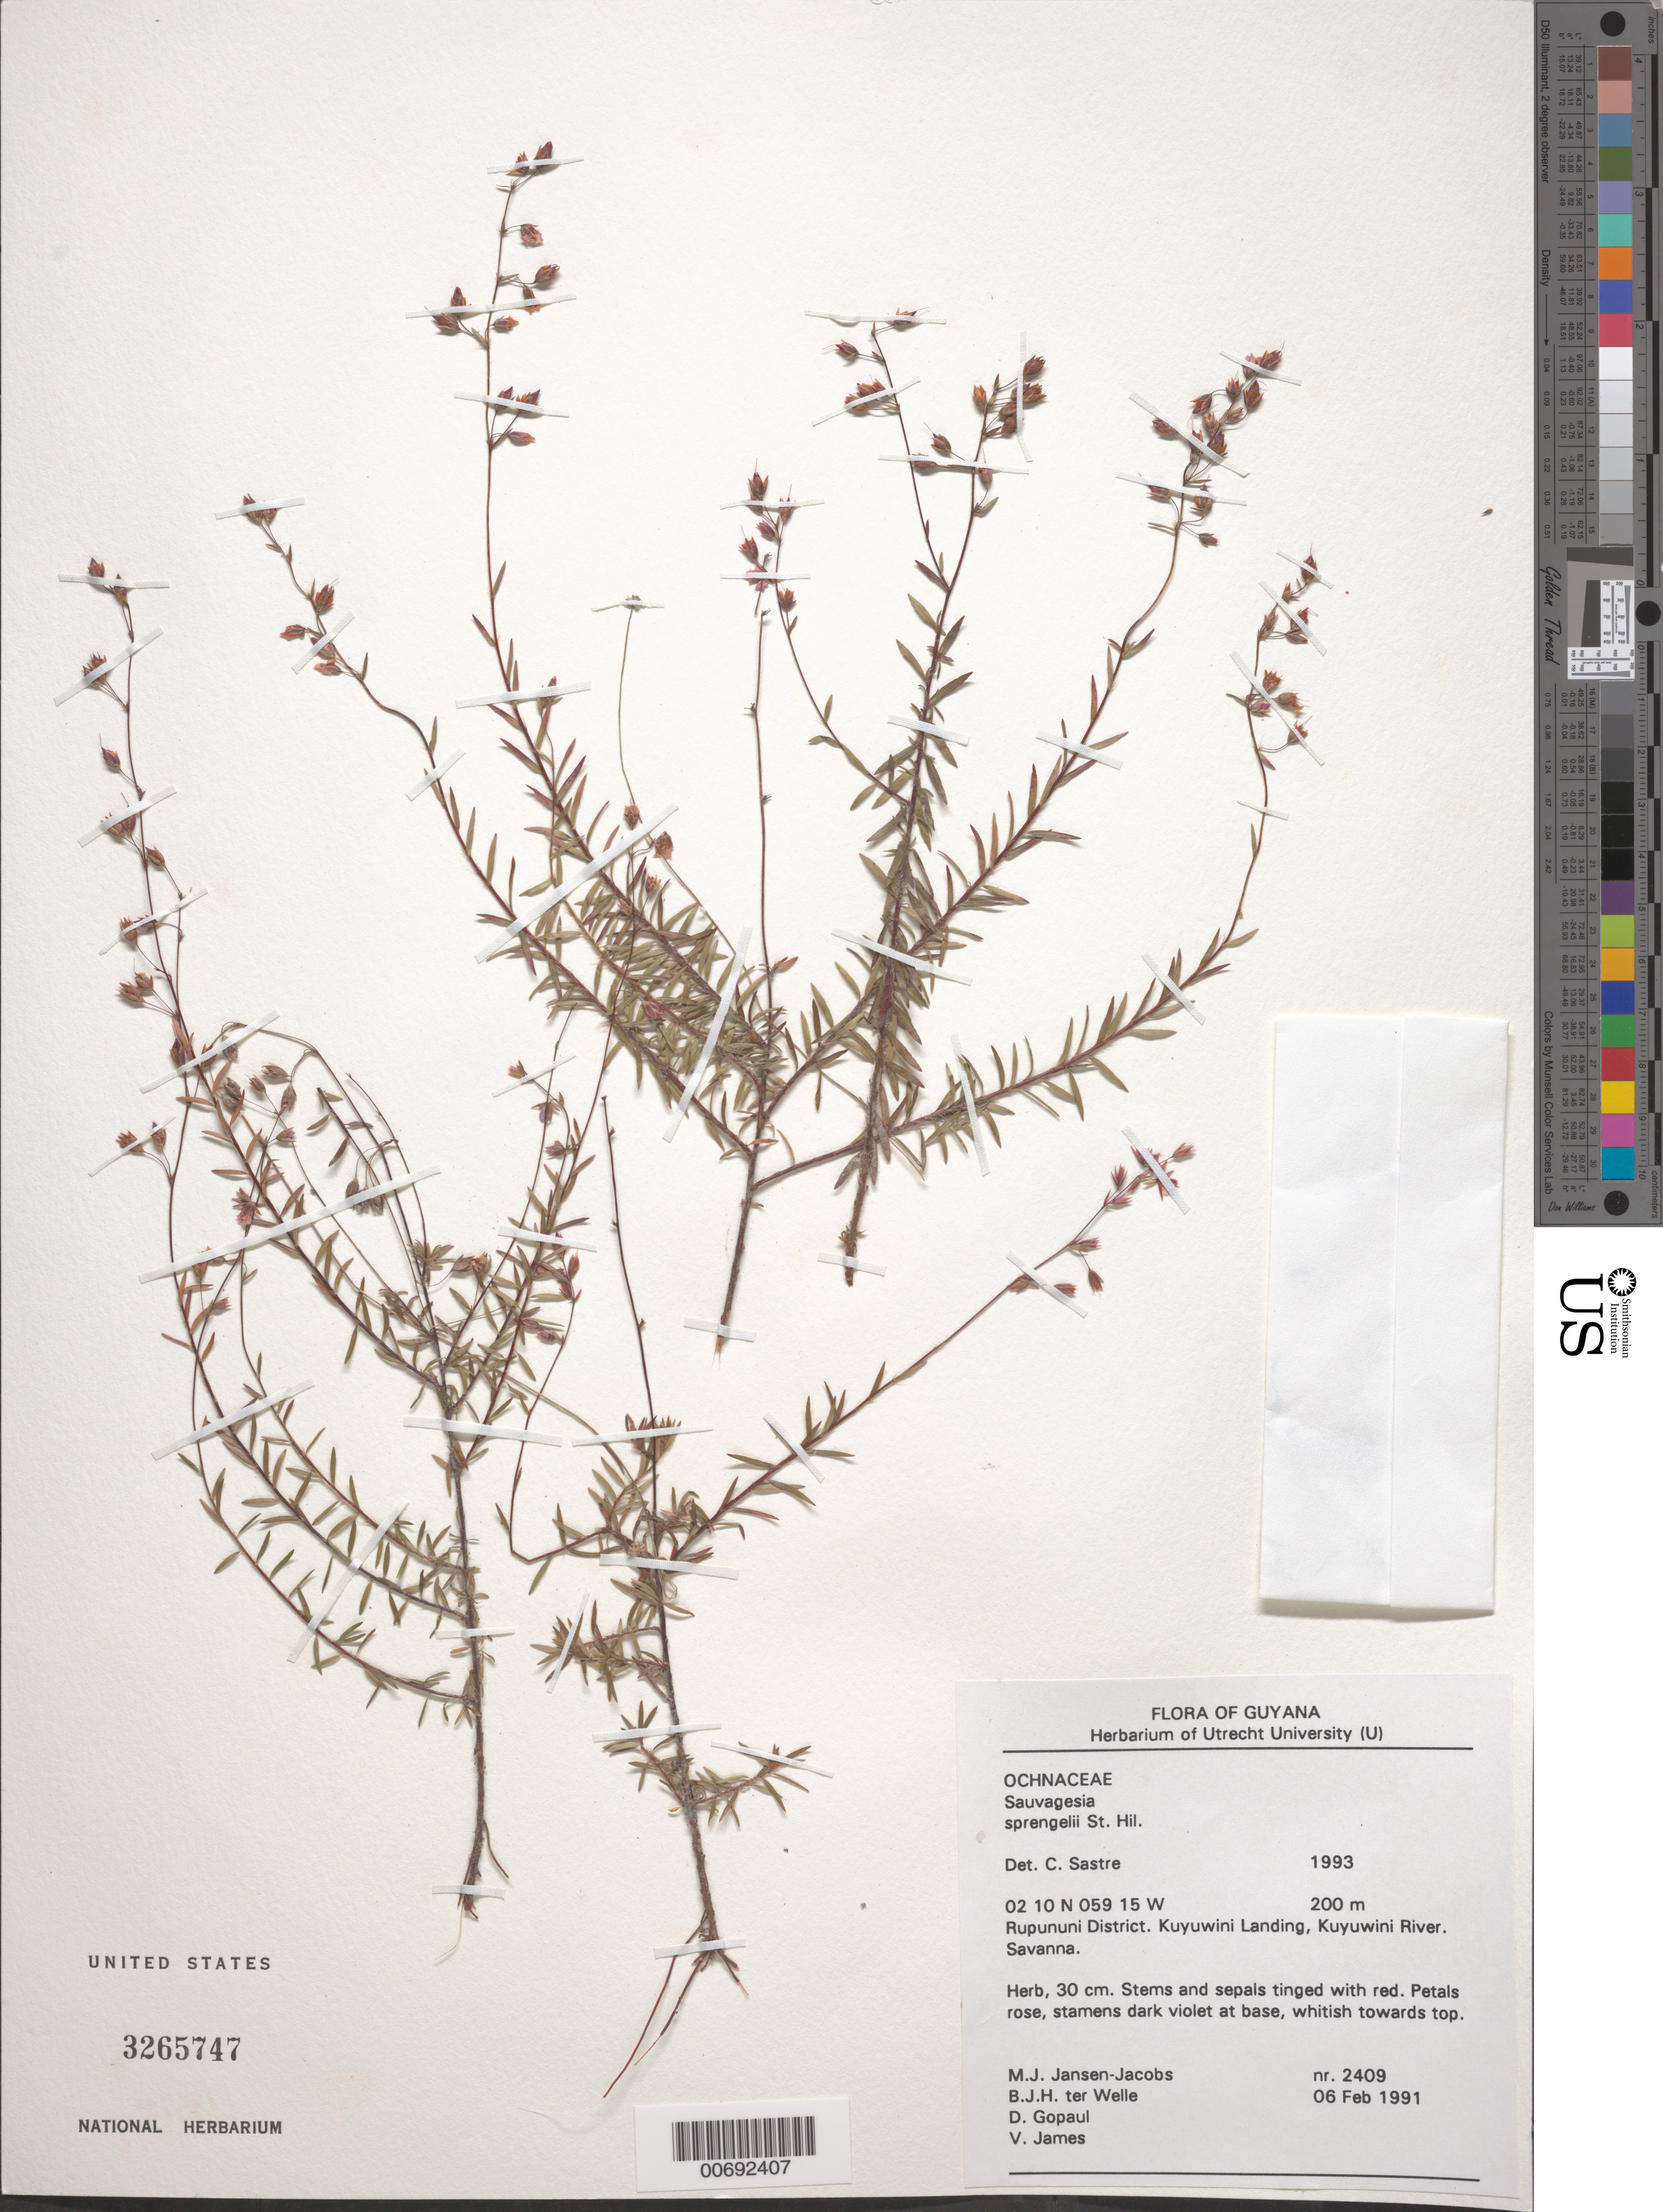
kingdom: Plantae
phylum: Tracheophyta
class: Magnoliopsida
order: Malpighiales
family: Ochnaceae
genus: Sauvagesia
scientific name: Sauvagesia sprengelii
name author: A. St.-Hil.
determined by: Sastre, C. H. L.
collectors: M. J. Jansen-Jacobs, B. Welle, D. Gopaul & V. James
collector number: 2409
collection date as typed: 6-Feb-91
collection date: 1991-02-06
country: Guyana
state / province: U. Takutu-U. Essequibo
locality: Kuyuwini Landing, Kuyuwini River, Rupununi District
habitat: Savanna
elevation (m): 200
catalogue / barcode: US 3265747